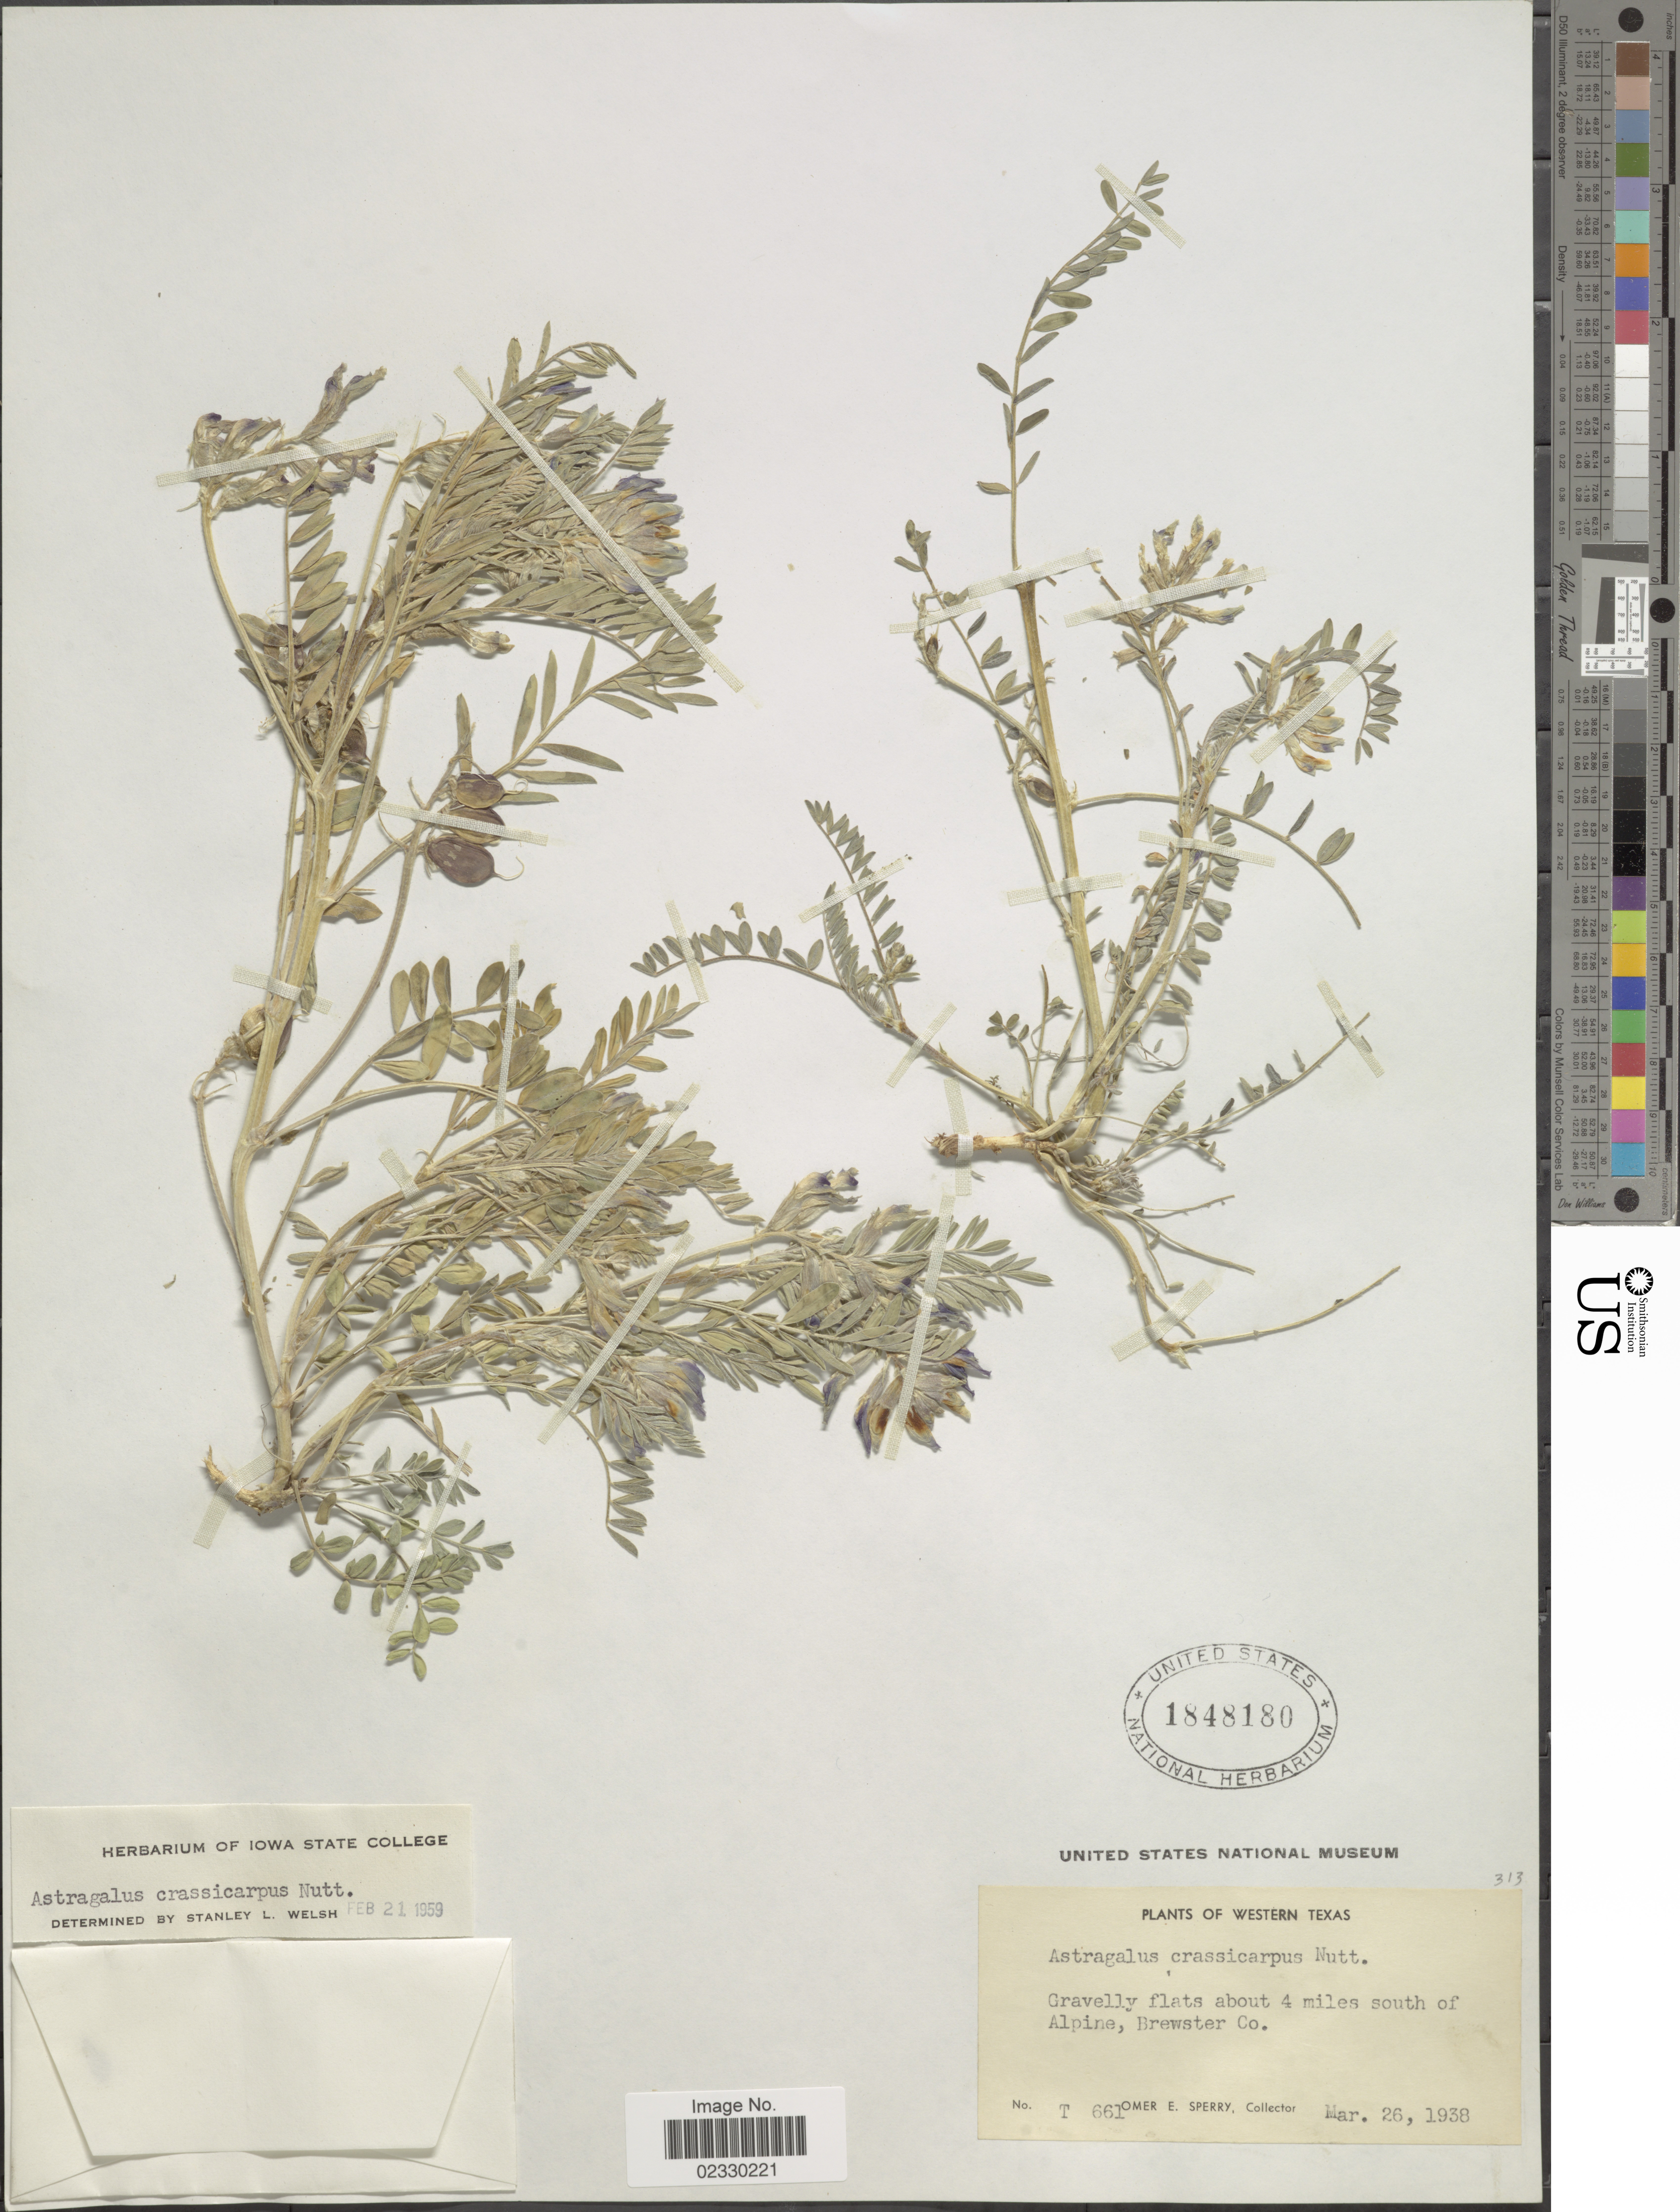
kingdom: Plantae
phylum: Tracheophyta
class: Magnoliopsida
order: Fabales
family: Fabaceae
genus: Astragalus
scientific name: Astragalus crassicarpus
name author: Nutt.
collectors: O. E. Sperry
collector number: T 661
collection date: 1938-03-26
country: United States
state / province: Texas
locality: Western Texas, Gravelly flats about 4 miles south of Alpine, Brewster Co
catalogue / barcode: US 1848180